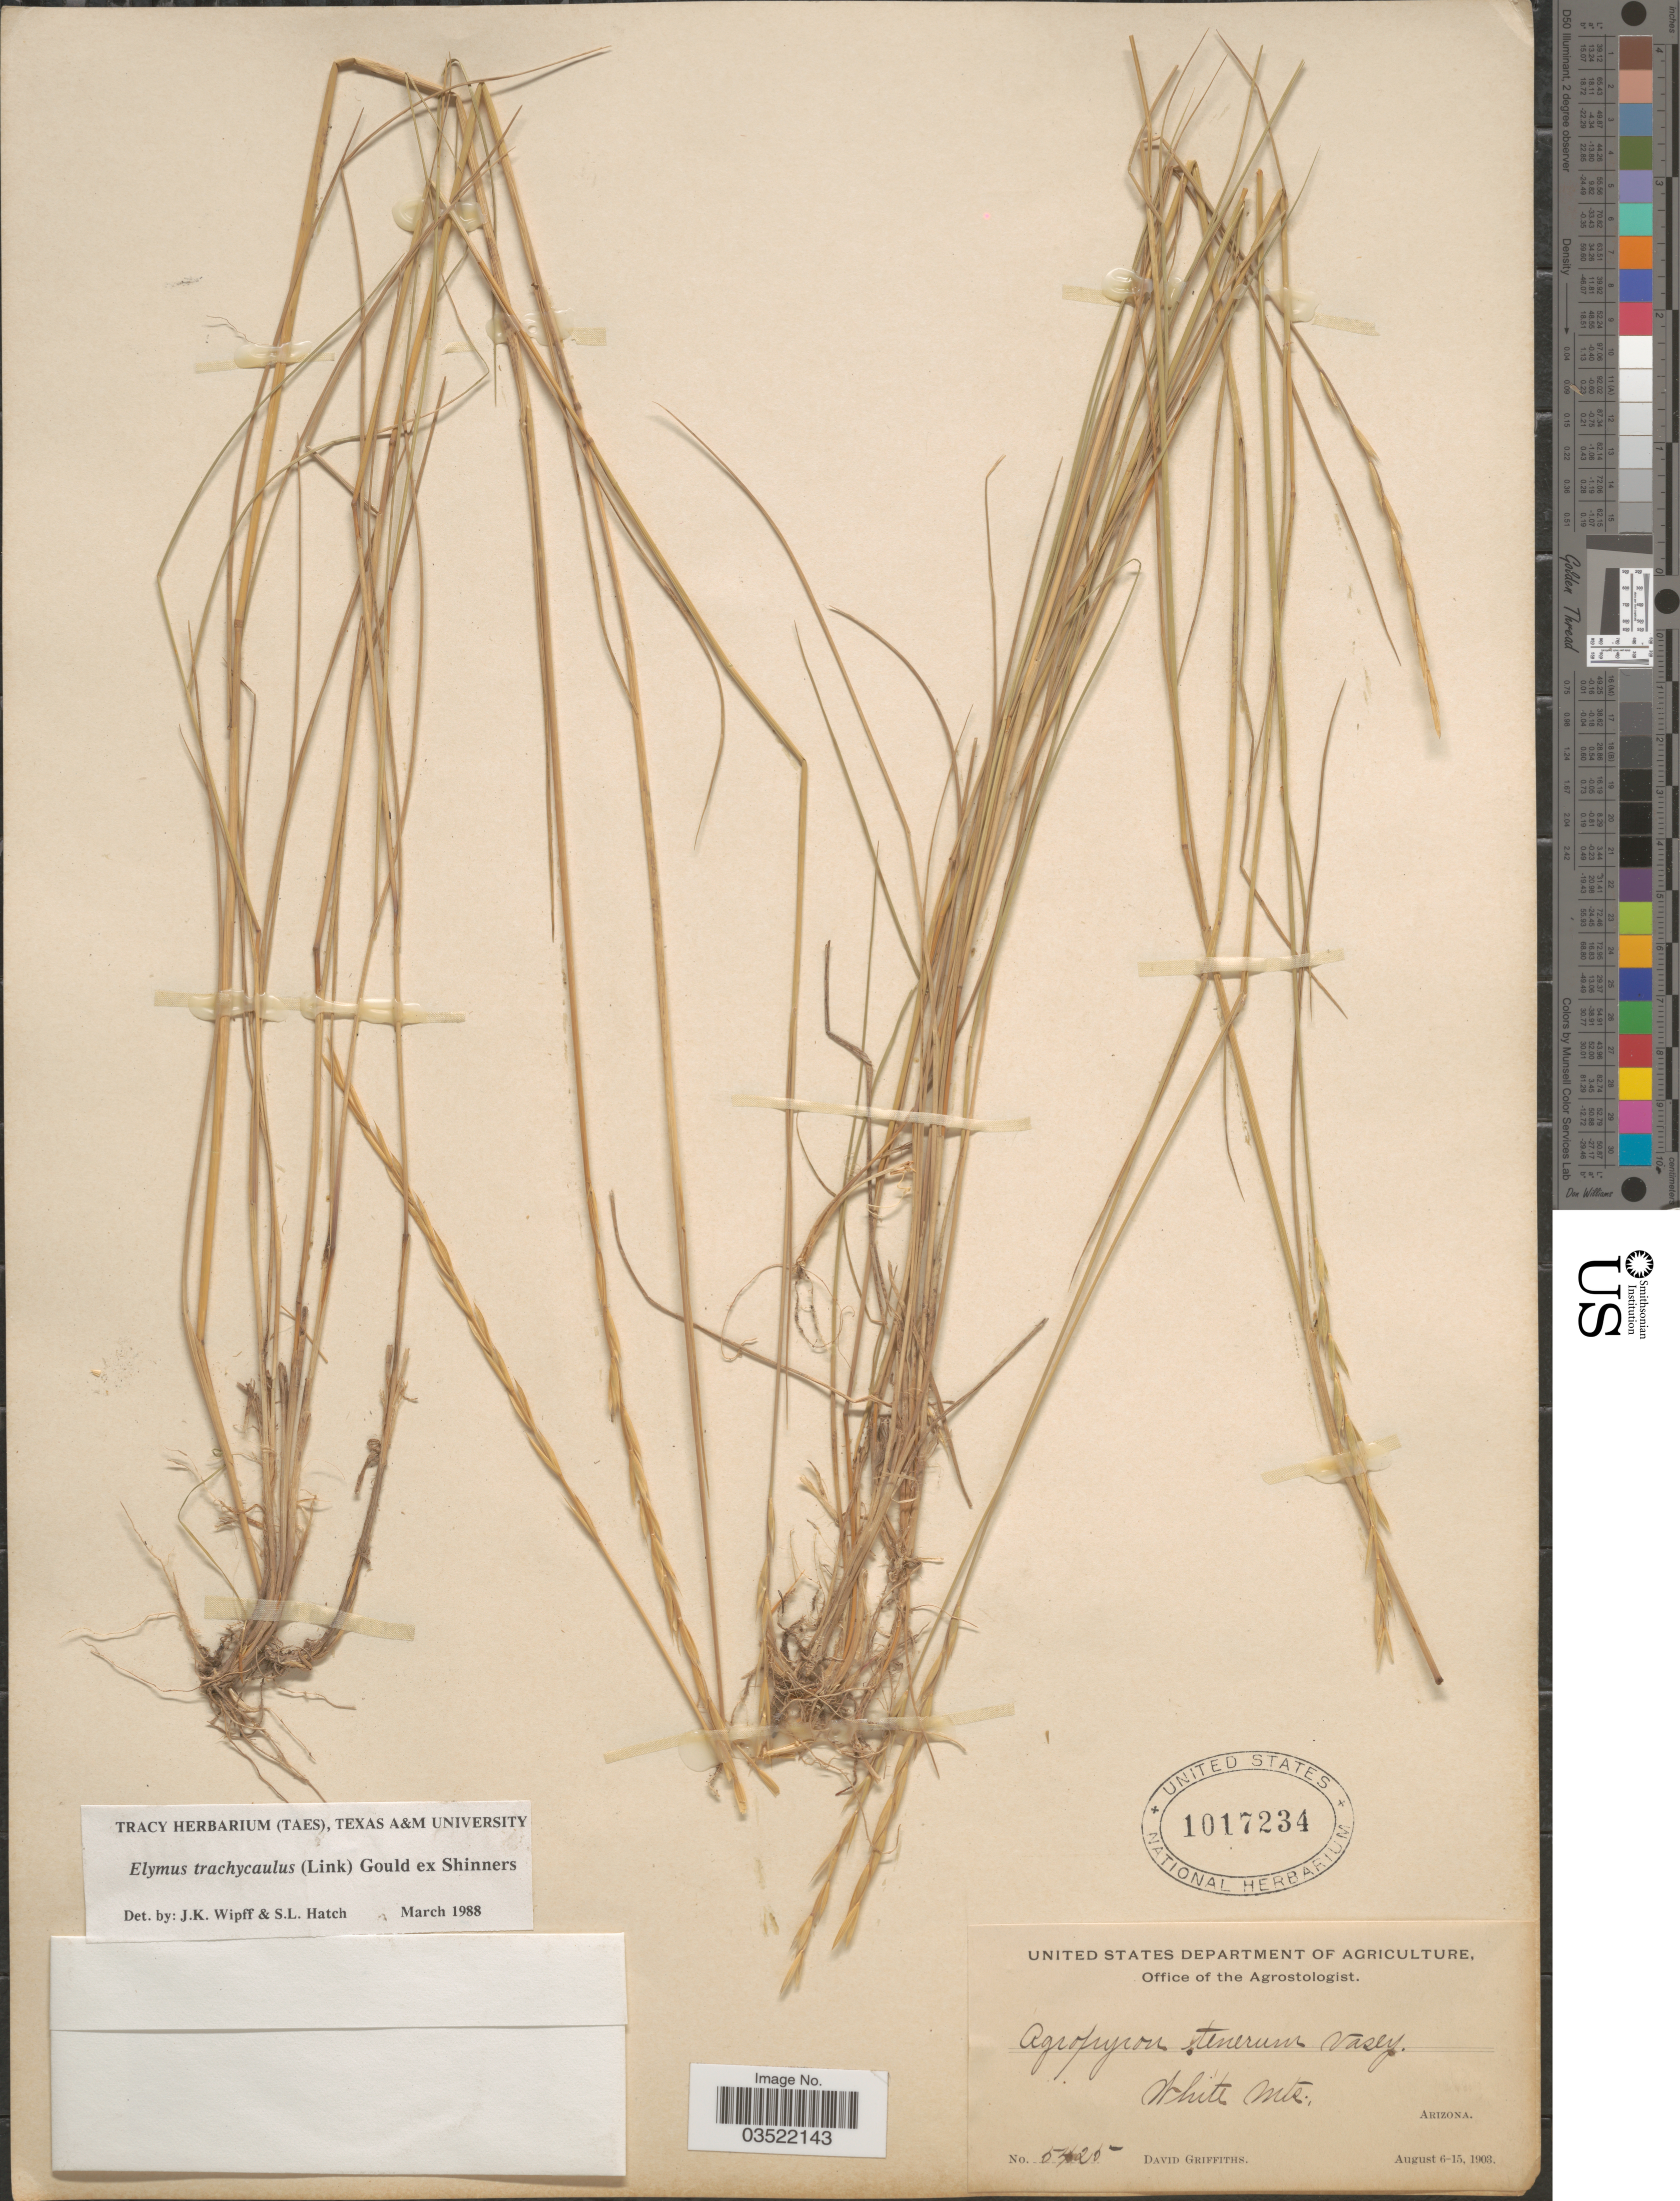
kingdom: Plantae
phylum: Tracheophyta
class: Liliopsida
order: Poales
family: Poaceae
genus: Elymus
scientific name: Elymus trachycaulus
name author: (Link) Gould ex Shinners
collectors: D. Griffiths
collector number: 5425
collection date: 1903-08-06/1903-08-15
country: United States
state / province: Arizona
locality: White Mts.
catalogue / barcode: US 1017234